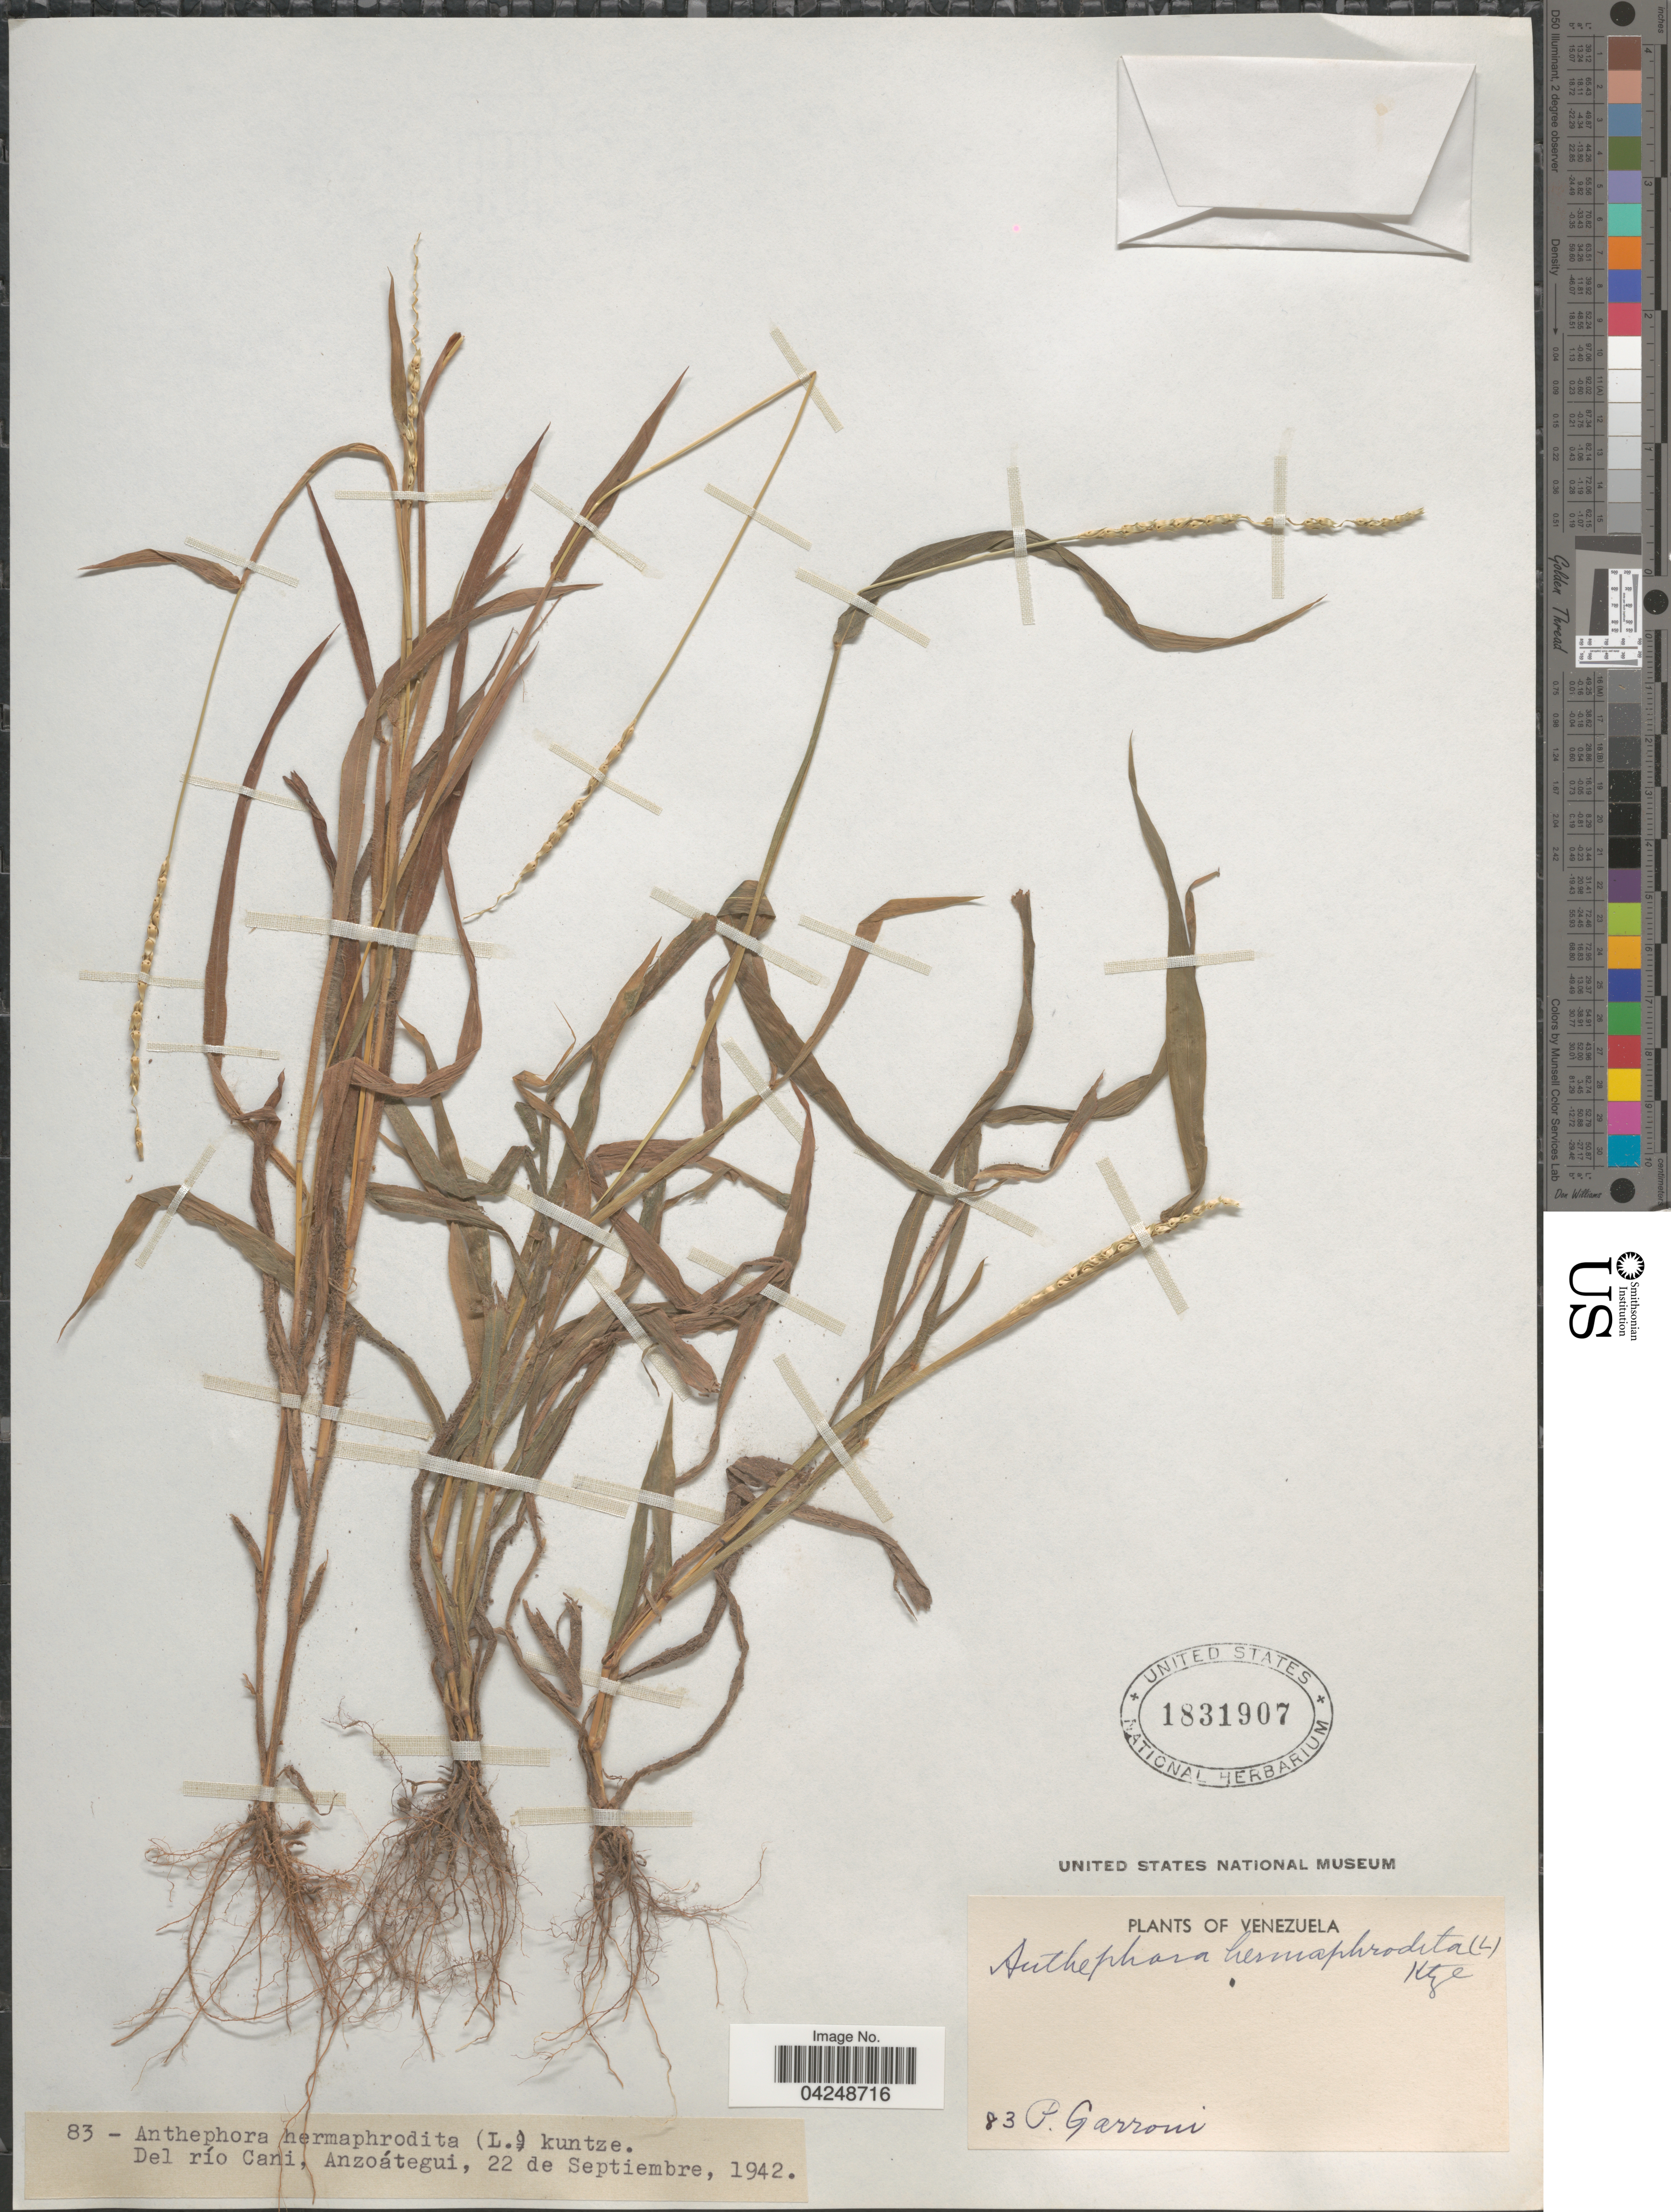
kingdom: Plantae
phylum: Tracheophyta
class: Liliopsida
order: Poales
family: Poaceae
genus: Anthephora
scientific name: Anthephora hermaphrodita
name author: (L.) Kuntze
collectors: P. Garroni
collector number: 83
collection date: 1942-09-22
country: Venezuela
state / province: Anzoategui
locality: Del río Cani.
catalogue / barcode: US 1831907